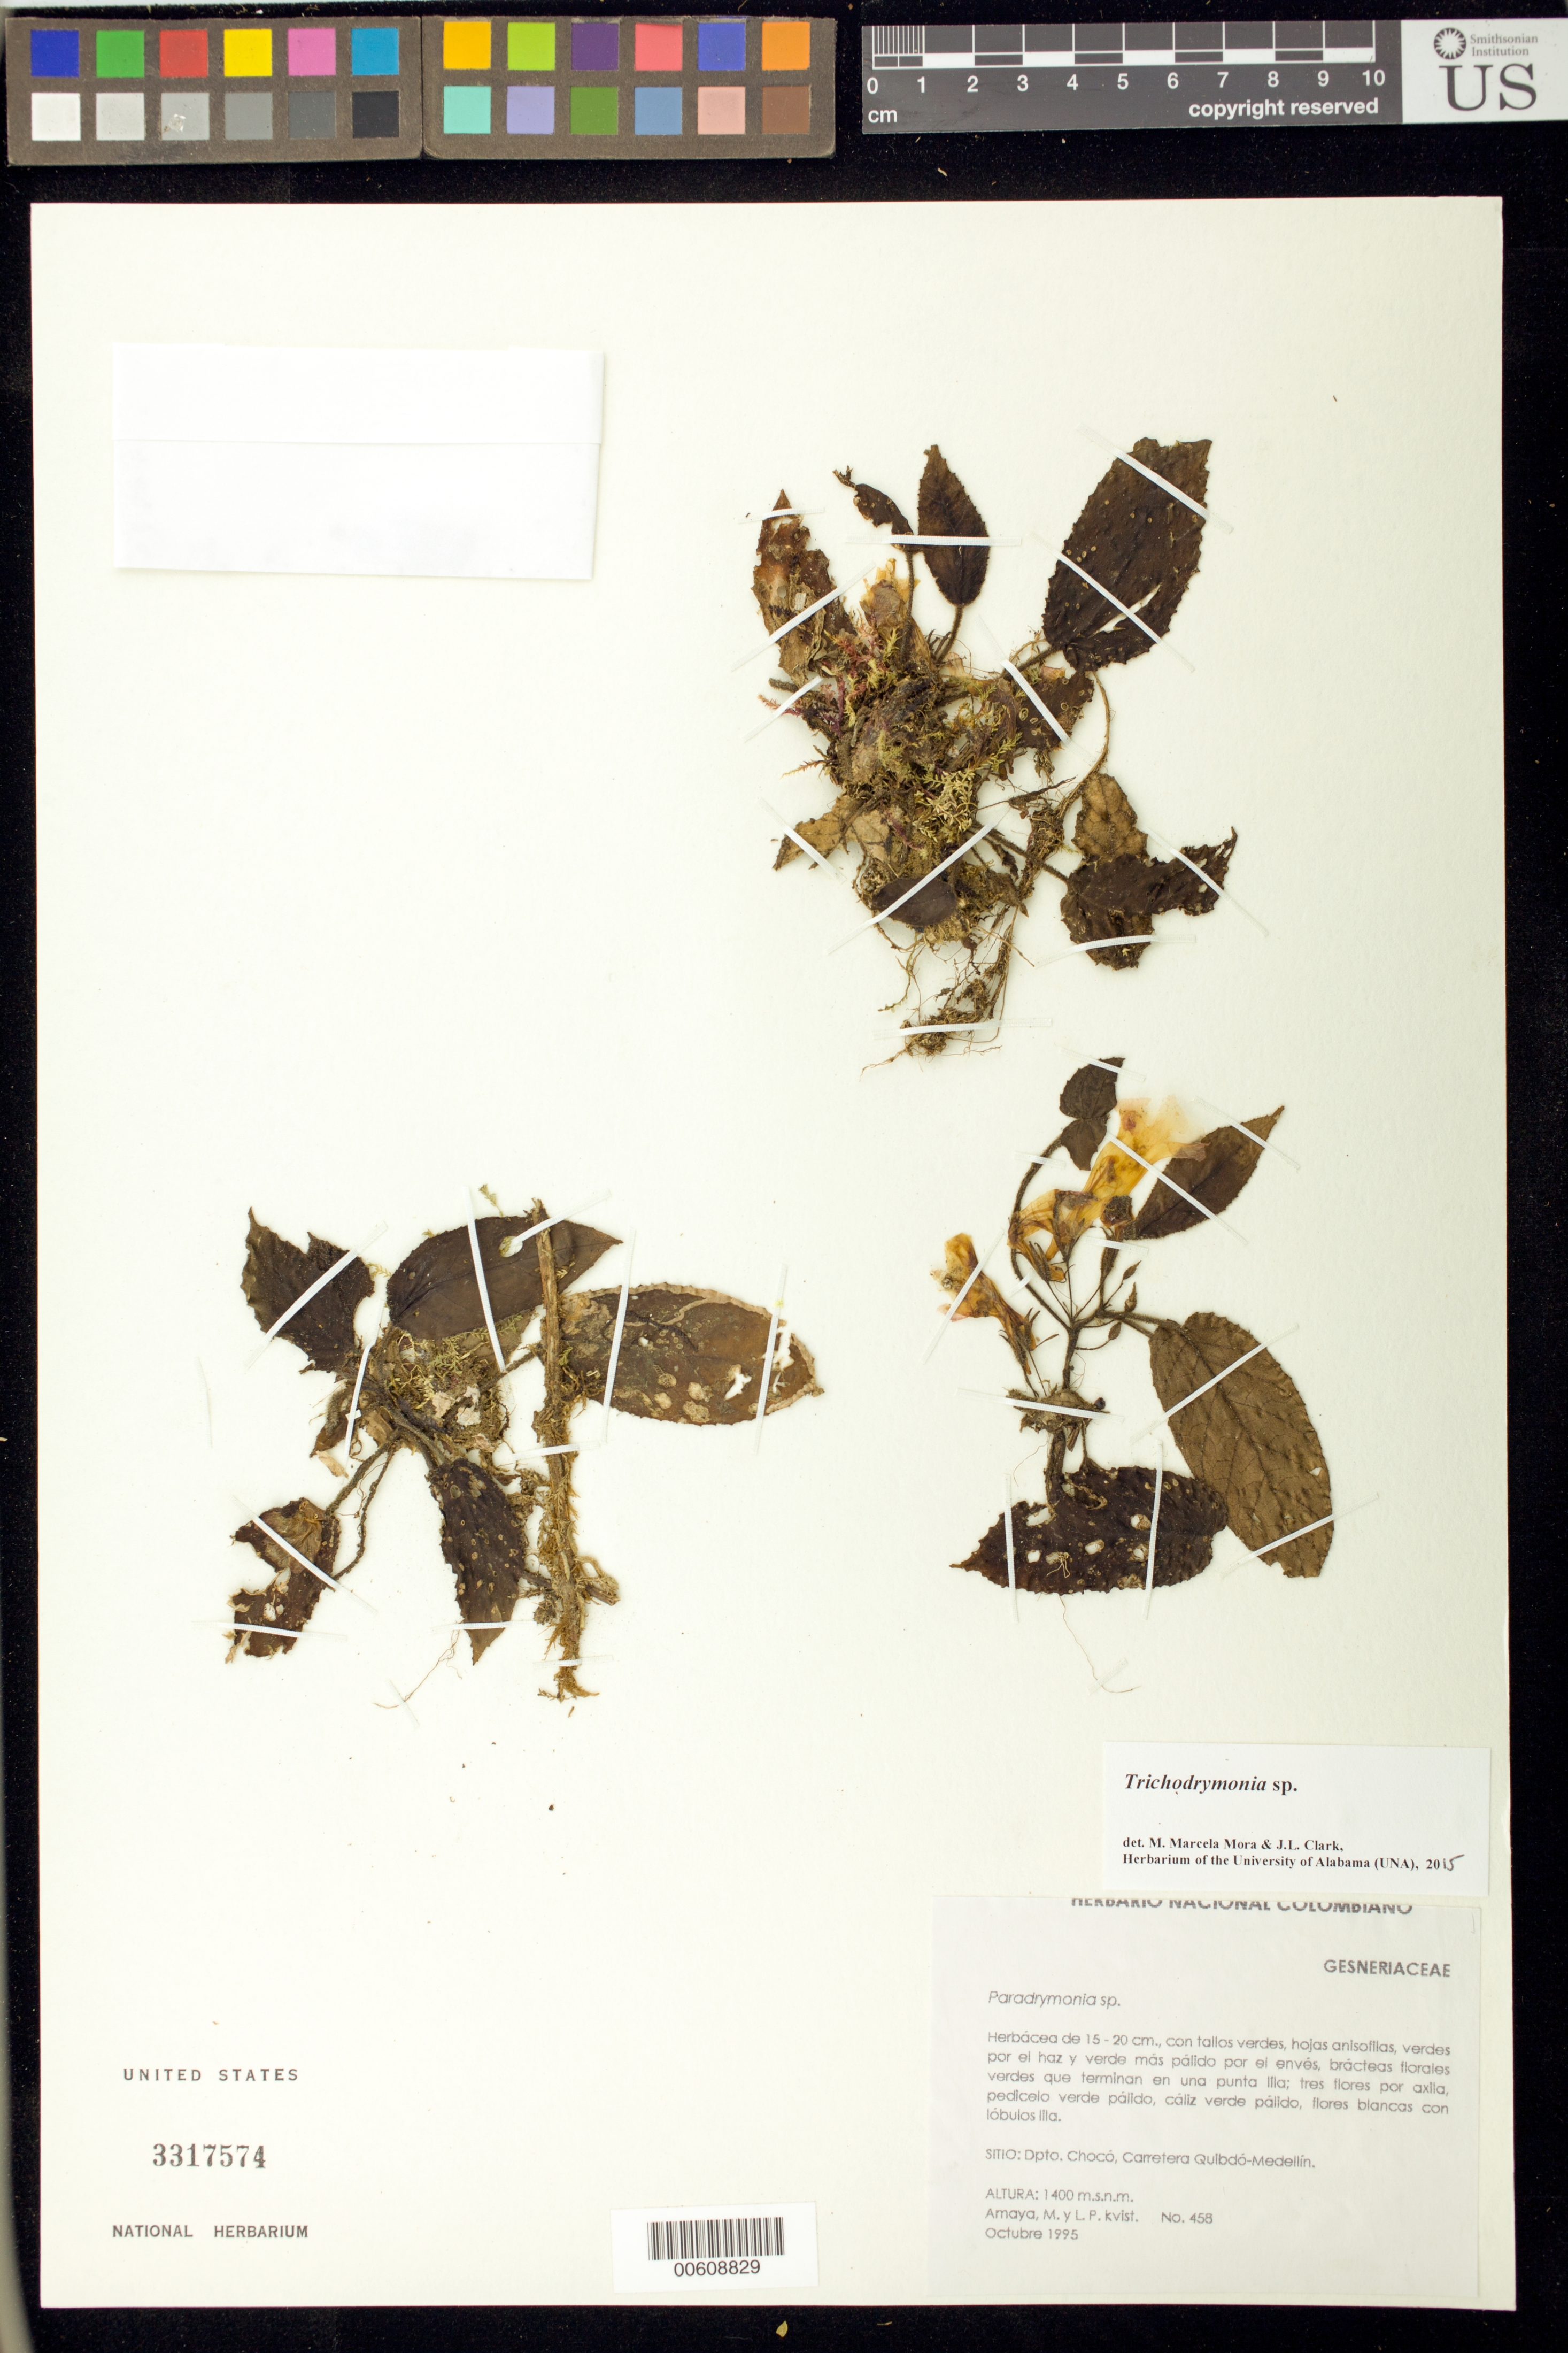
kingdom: Plantae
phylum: Tracheophyta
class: Magnoliopsida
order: Lamiales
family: Gesneriaceae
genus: Trichodrymonia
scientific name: Trichodrymonia sp.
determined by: Mora, M. M.; Clark, J. L.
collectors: M. Amaya & L. P. Kvist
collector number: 458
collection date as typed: Oct 1995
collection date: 1995-10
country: Colombia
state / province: Chocó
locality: Carretera Quibdó-Medellín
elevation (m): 1400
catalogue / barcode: US 3317574